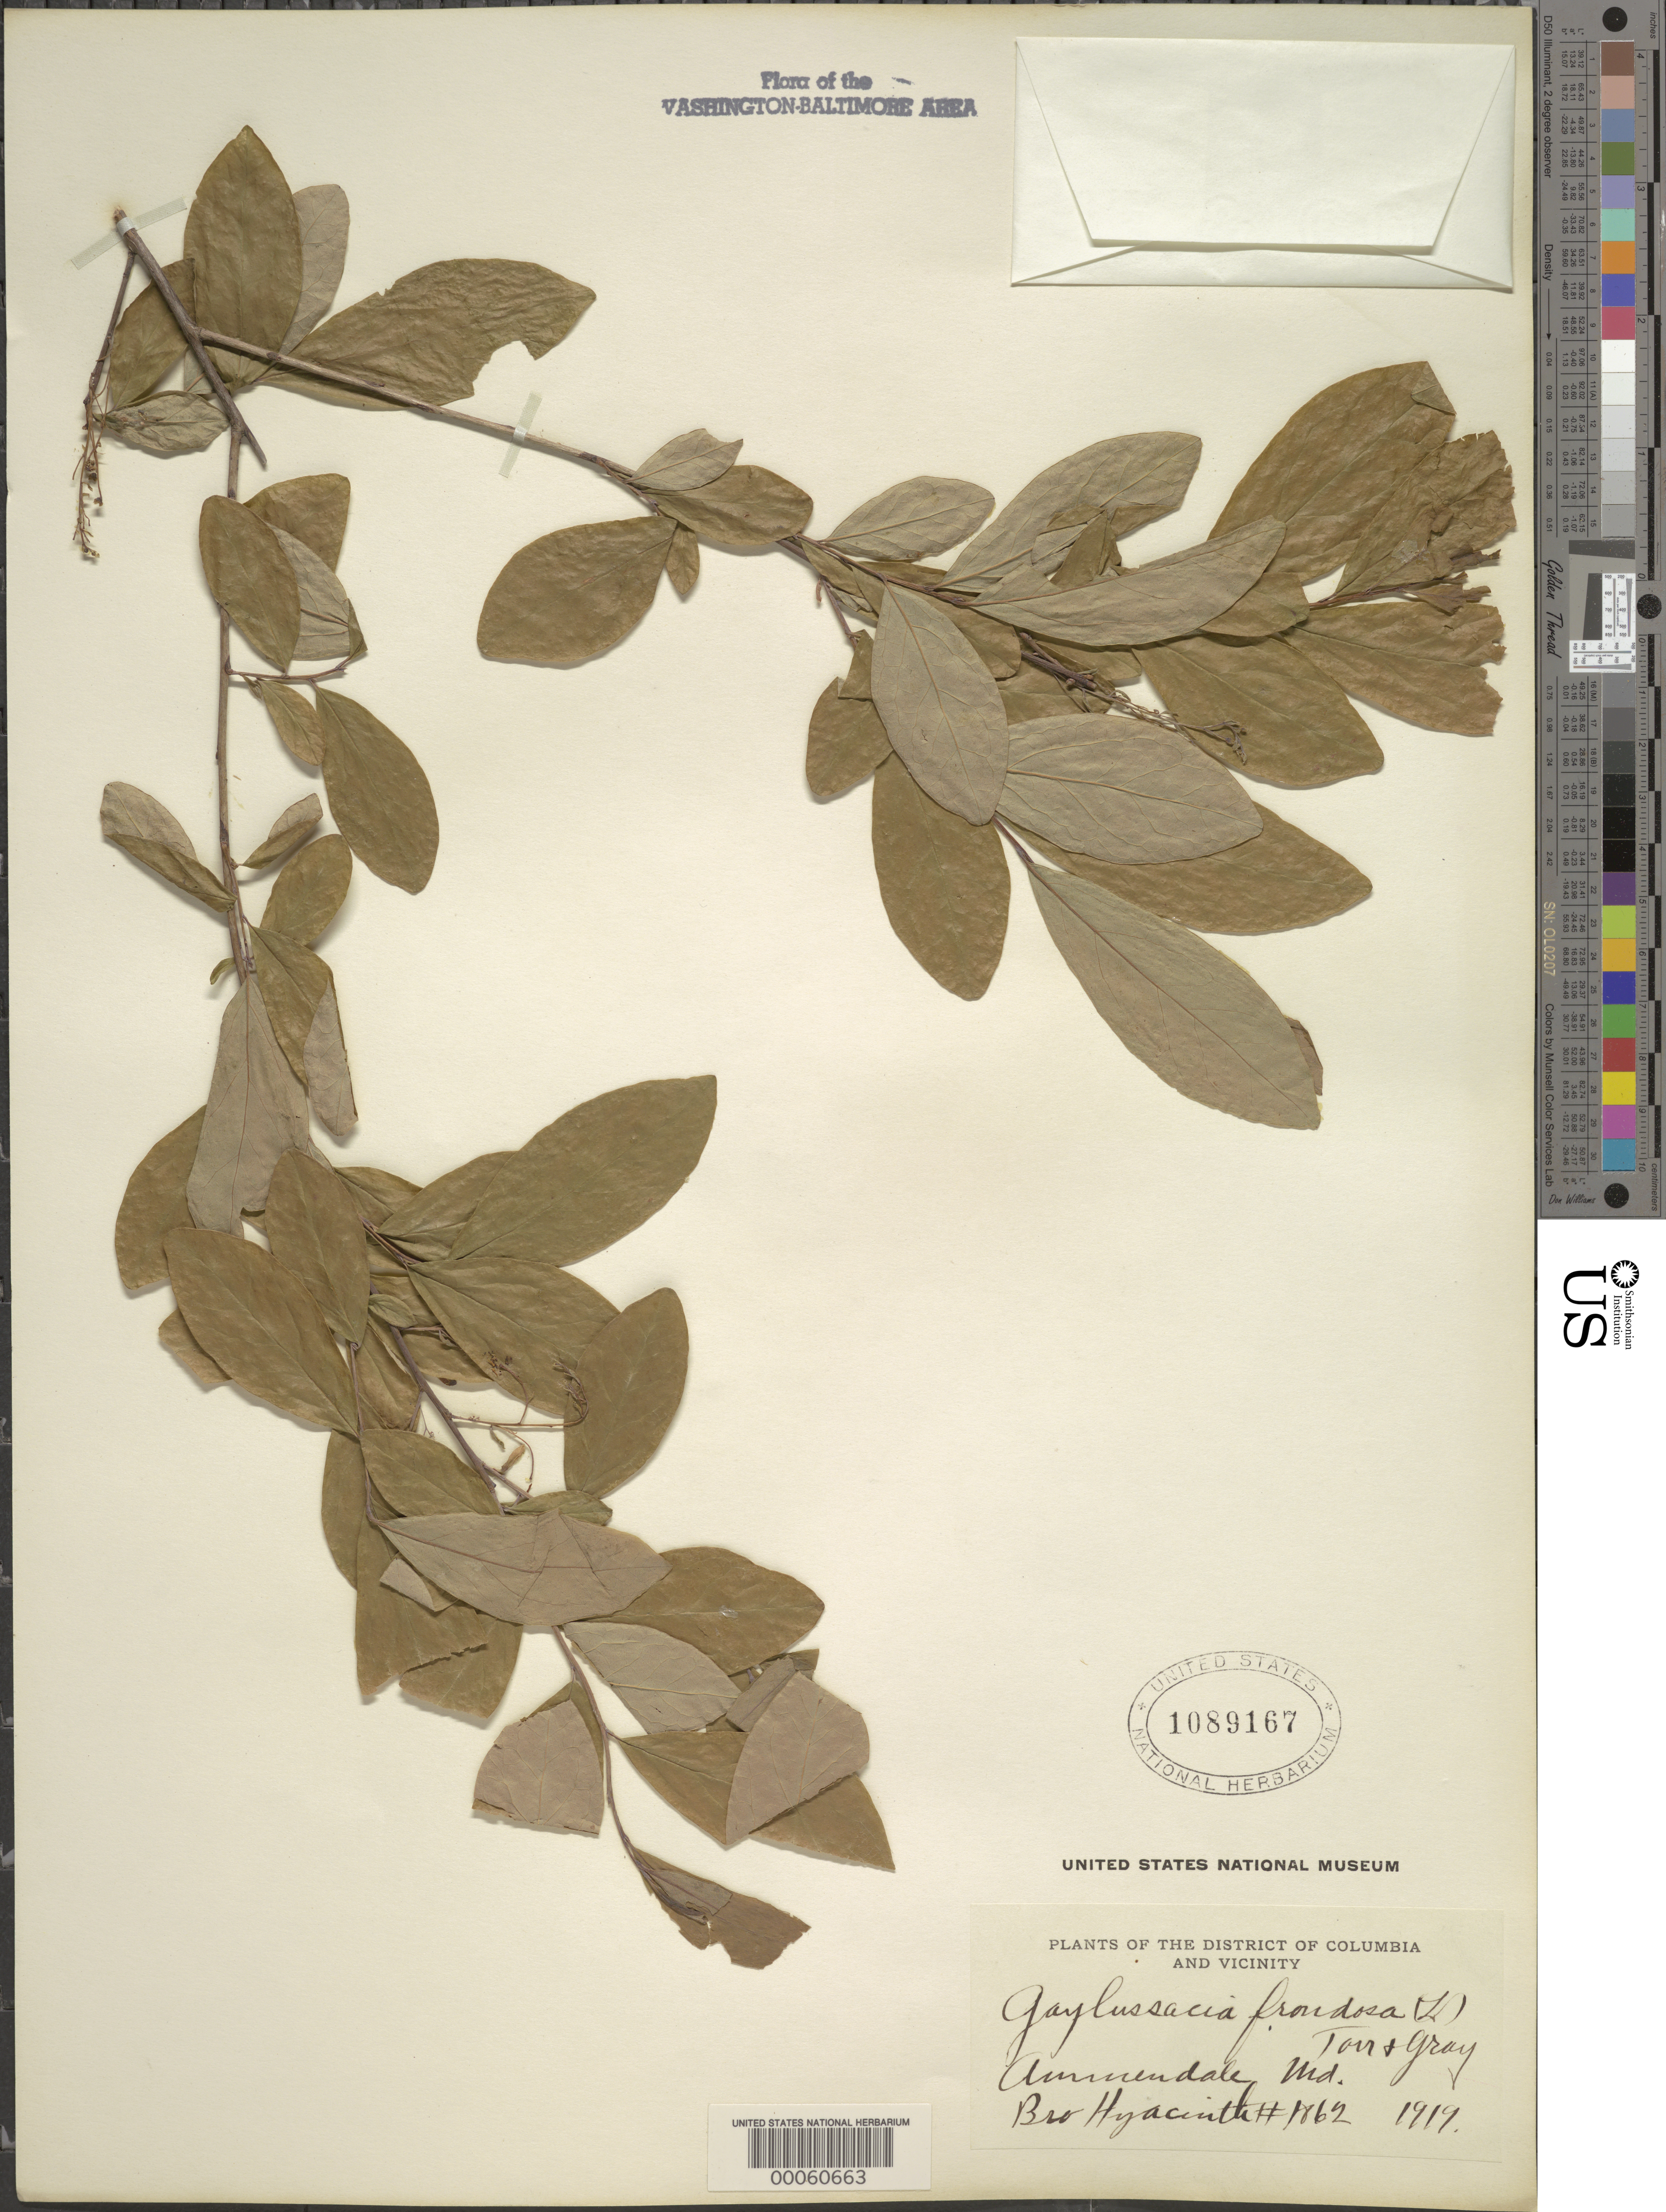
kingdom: Plantae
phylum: Tracheophyta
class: Magnoliopsida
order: Ericales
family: Ericaceae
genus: Gaylussacia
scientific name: Gaylussacia frondosa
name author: (L.) Torr. & A. Gray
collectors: F. Hyacinth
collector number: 18627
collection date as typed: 1919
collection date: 1919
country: United States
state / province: Maryland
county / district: Prince George's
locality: Ammendale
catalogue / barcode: US 1089167